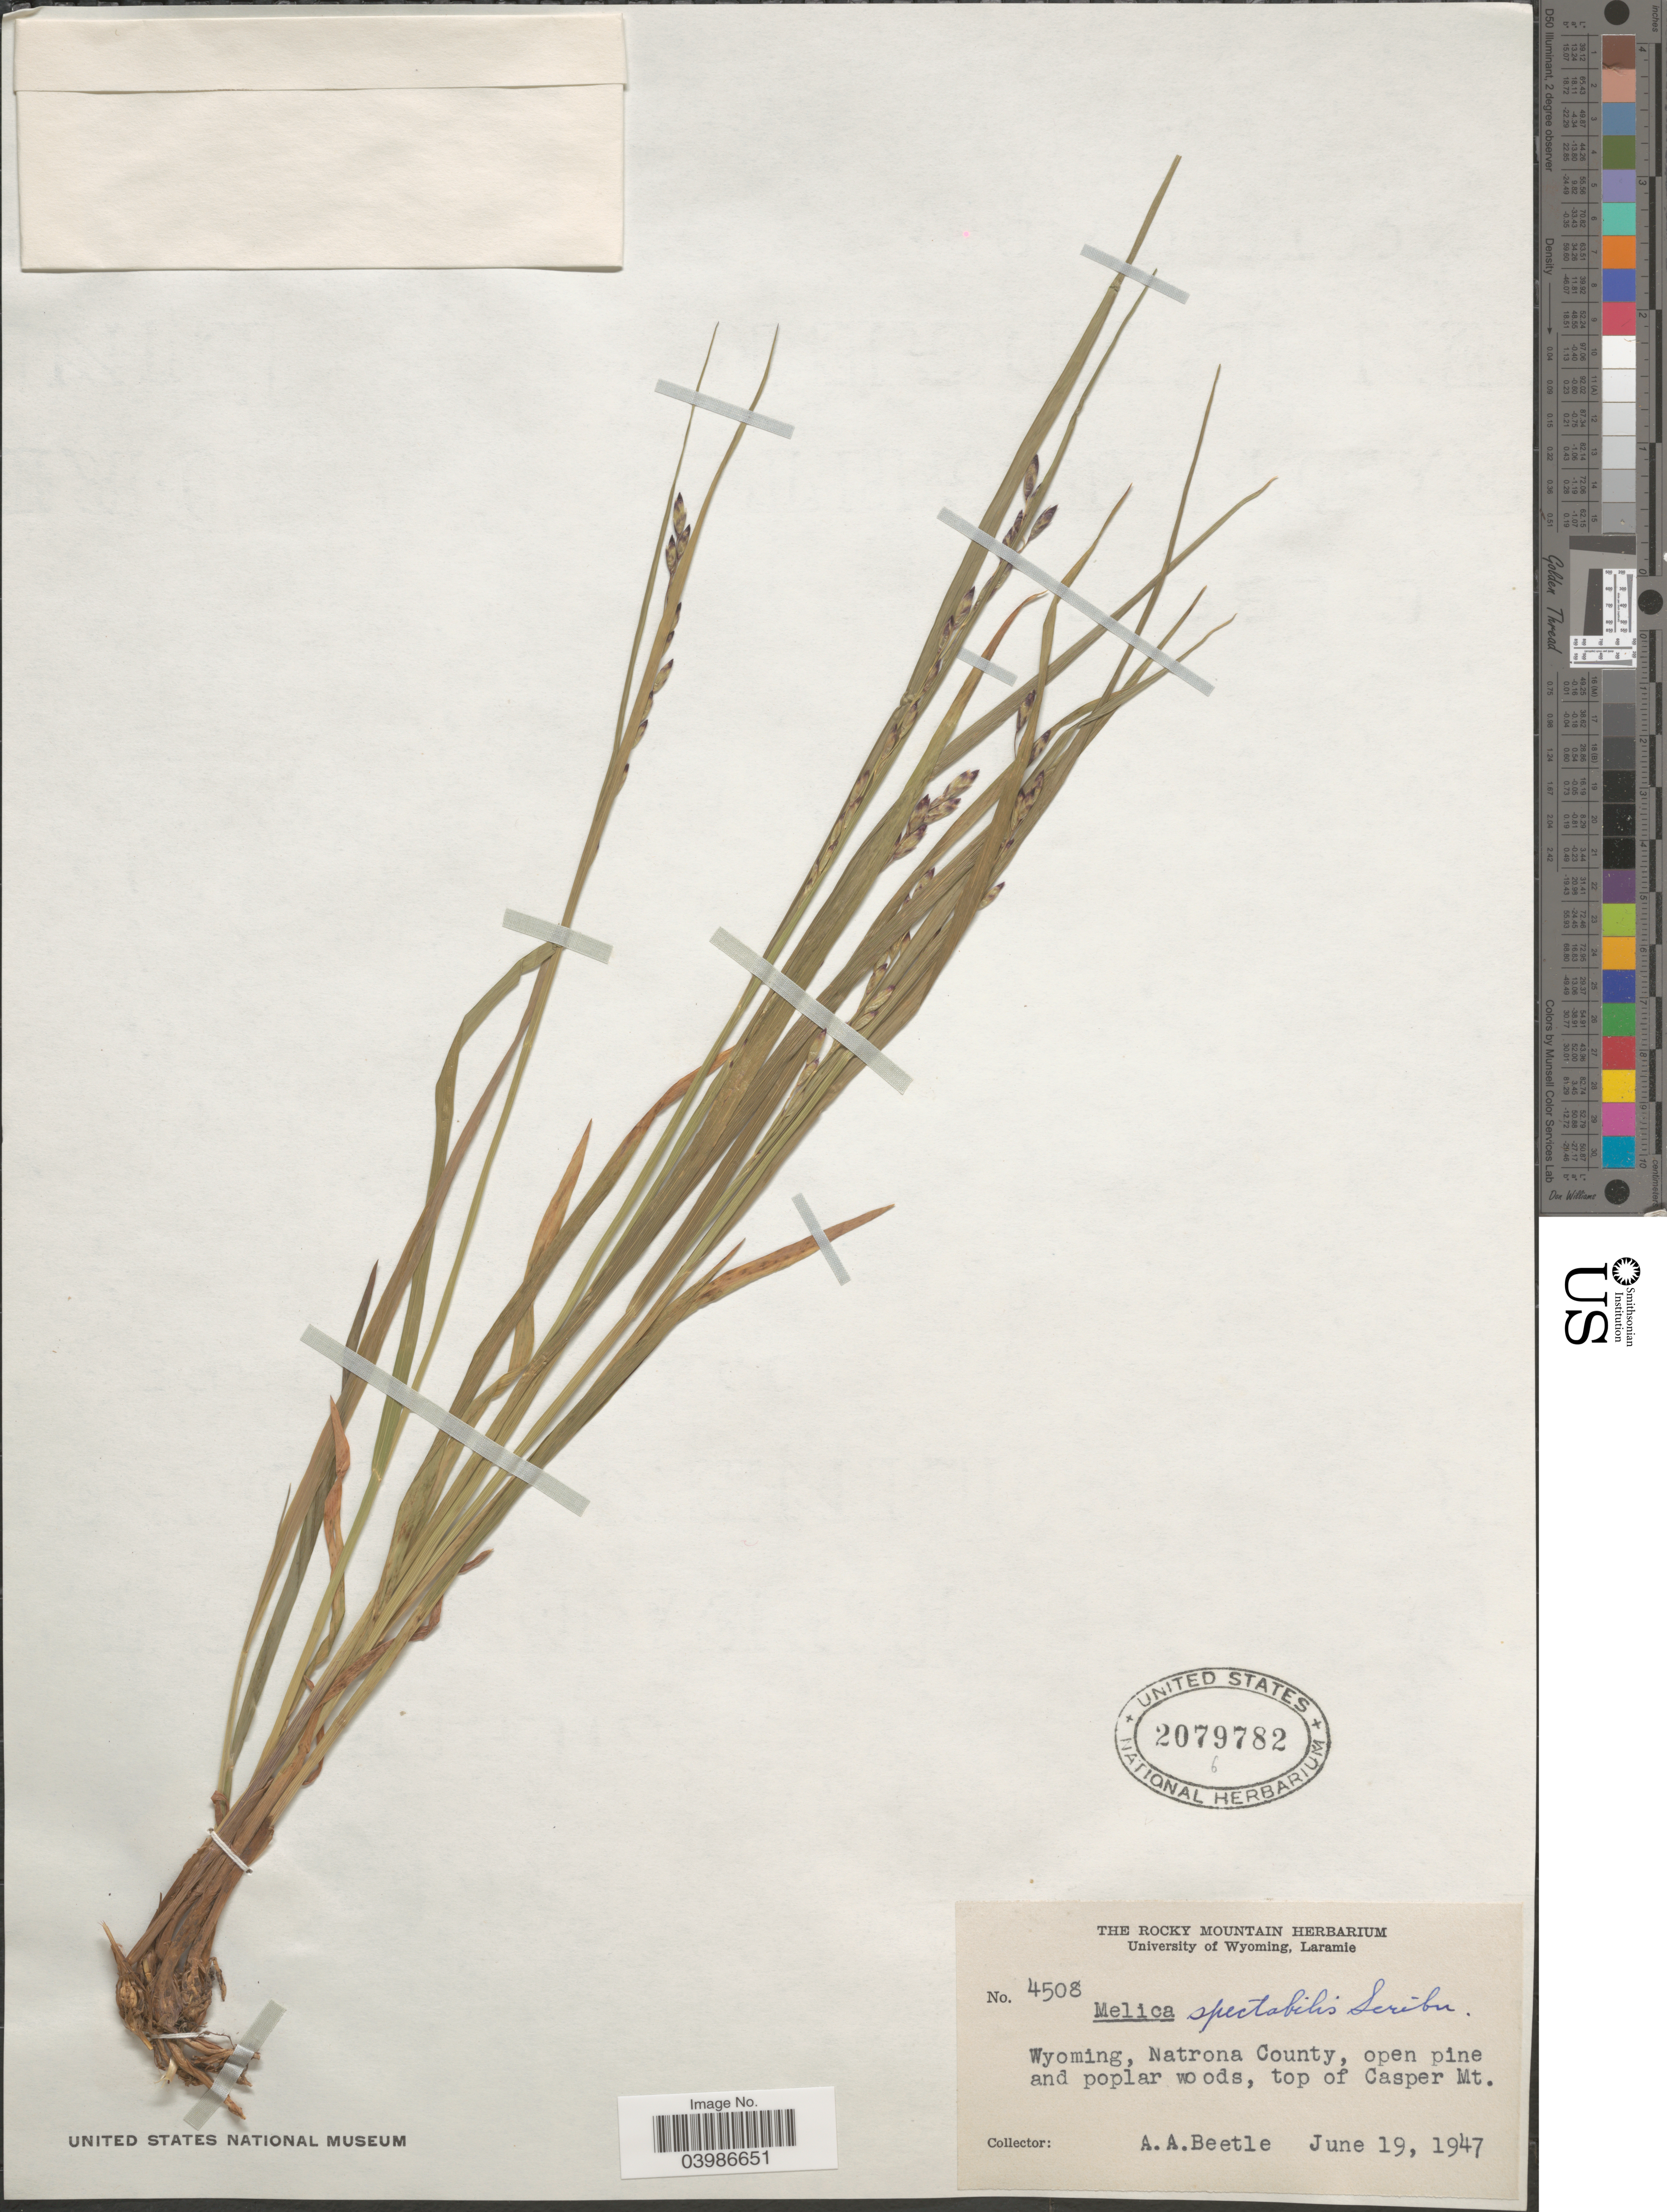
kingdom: Plantae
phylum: Tracheophyta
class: Liliopsida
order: Poales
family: Poaceae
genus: Melica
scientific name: Melica spectabilis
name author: Scribn.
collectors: A. A. Beetle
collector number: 4508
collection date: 1947-06-19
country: United States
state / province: Wyoming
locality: Natrona County, open pine and poplar woods, top of Casper Mt.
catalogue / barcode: US 2079782